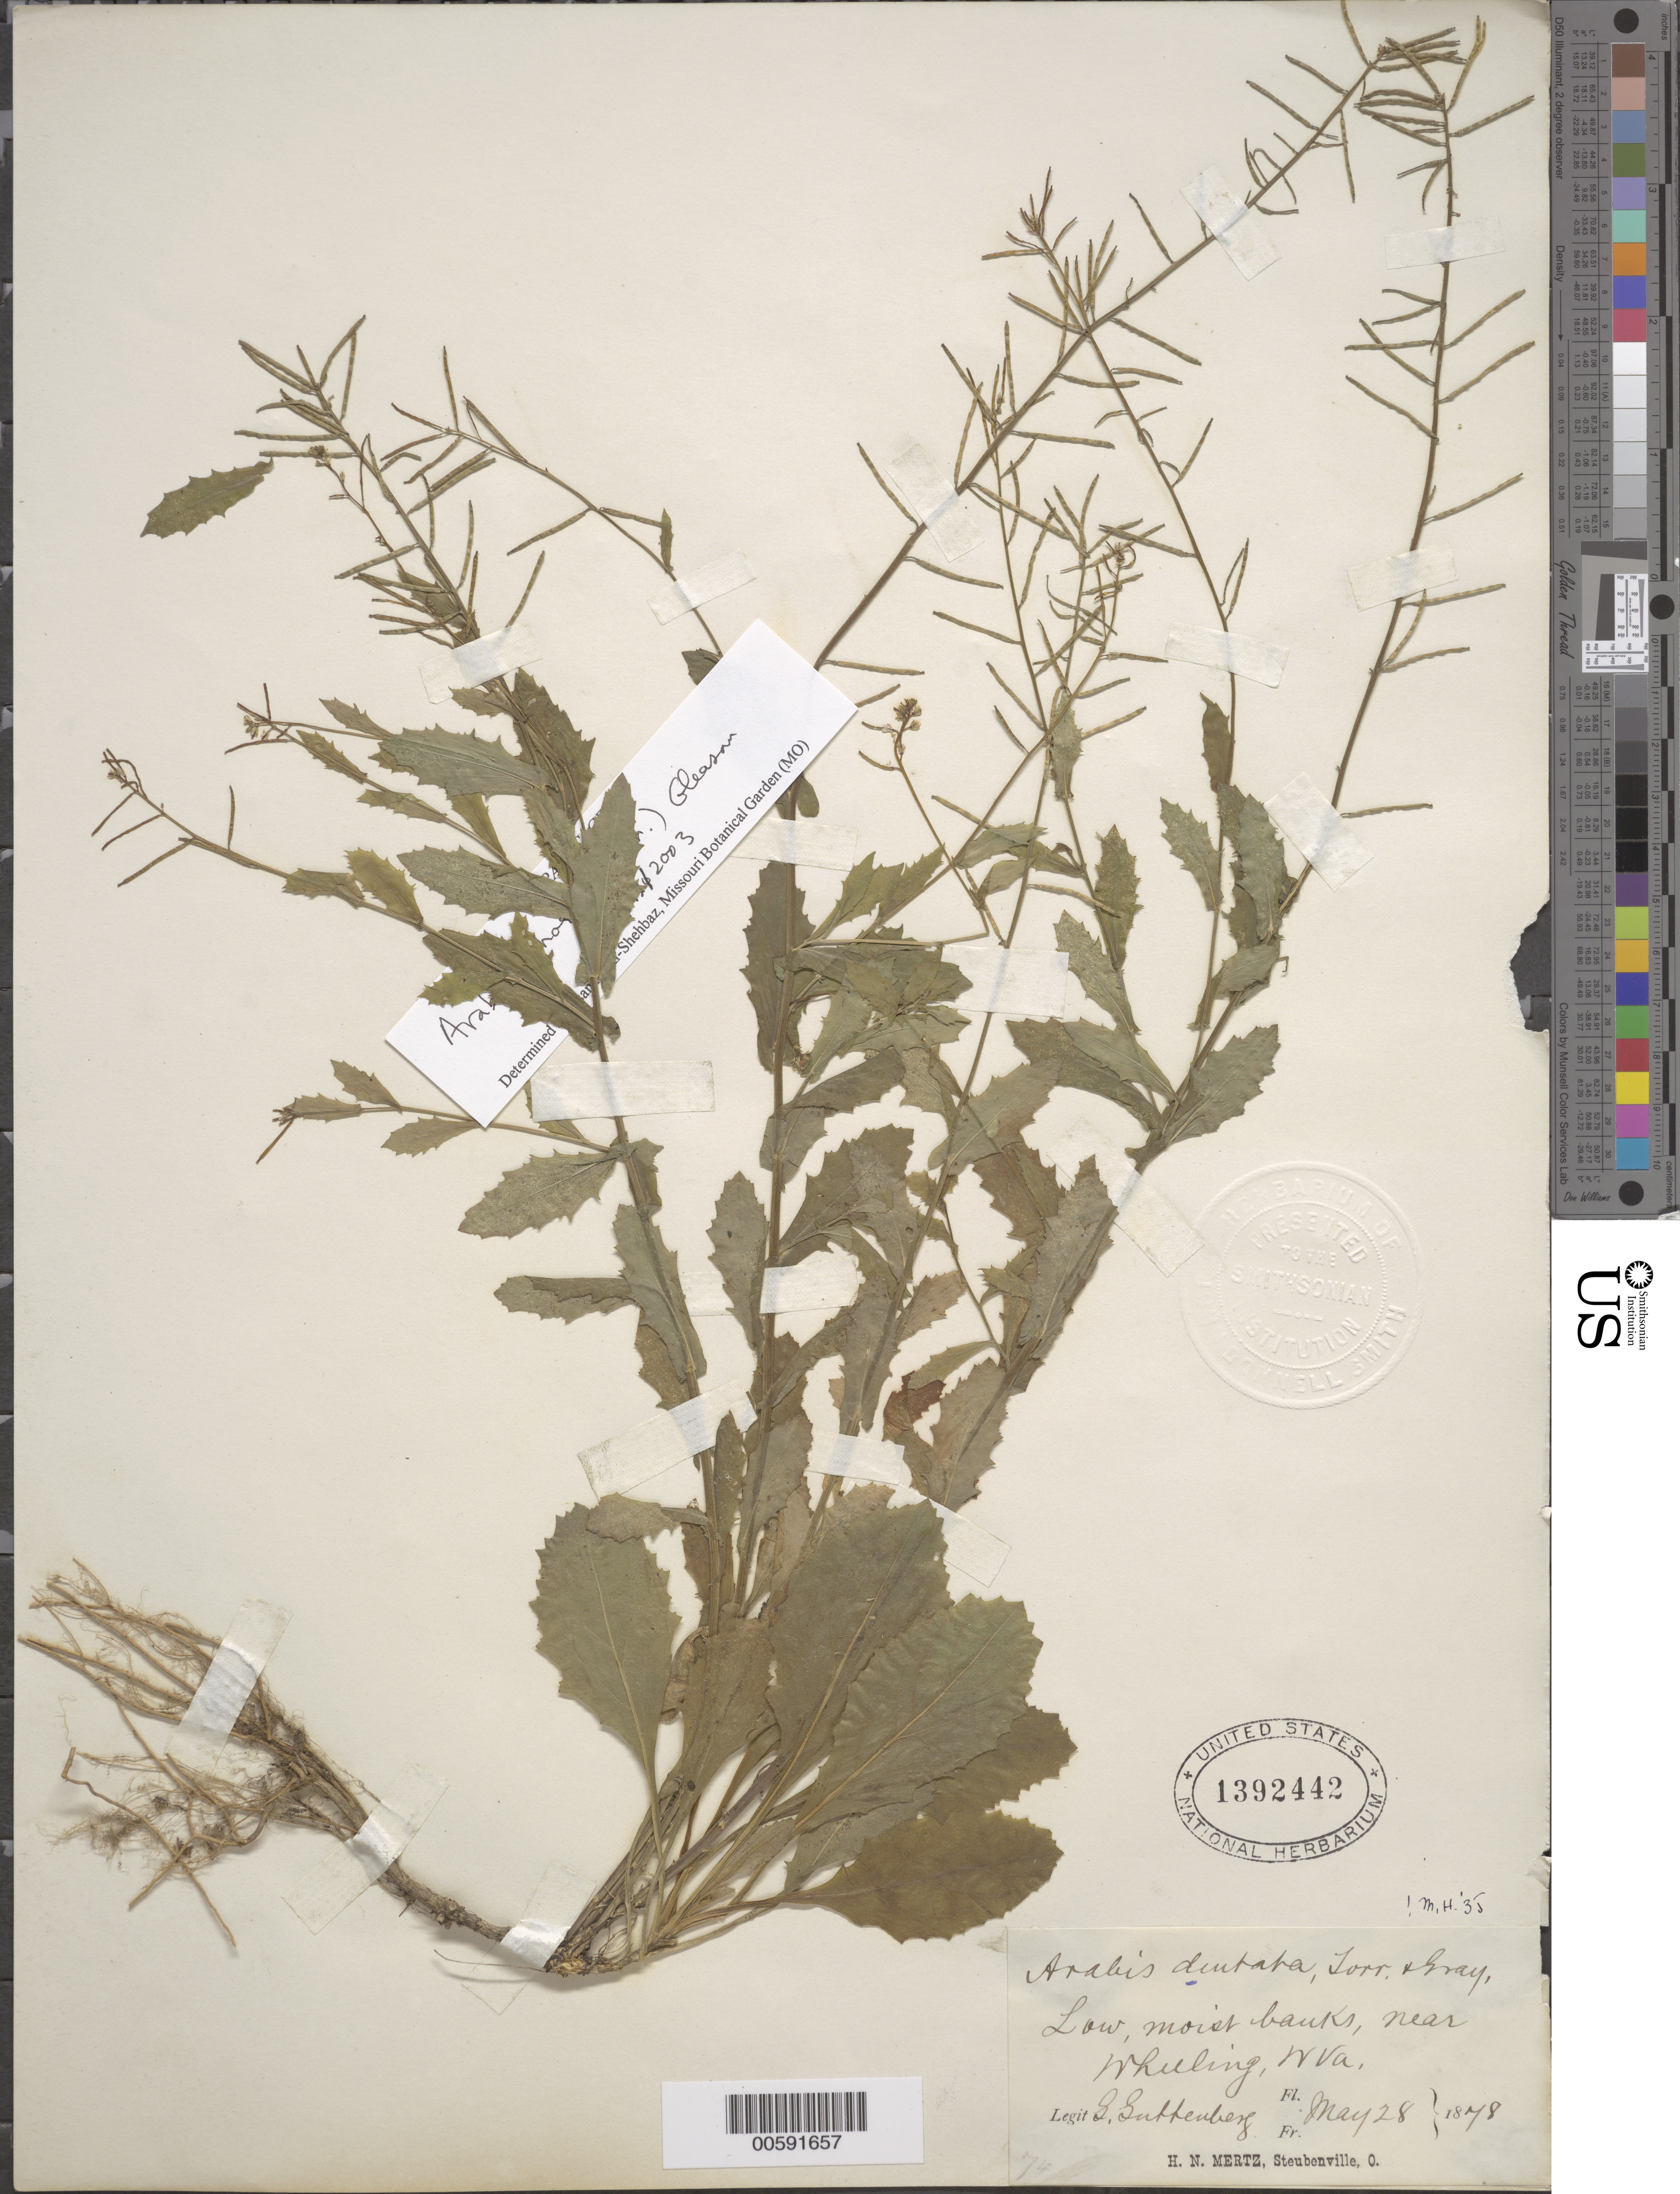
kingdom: Plantae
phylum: Tracheophyta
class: Magnoliopsida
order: Brassicales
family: Brassicaceae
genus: Arabis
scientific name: Arabis perstellata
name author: E.L. Braun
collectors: R. G. von Guttenberg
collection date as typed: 28 May 1878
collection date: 1878-05-28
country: United States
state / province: West Virginia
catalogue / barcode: US 1392442